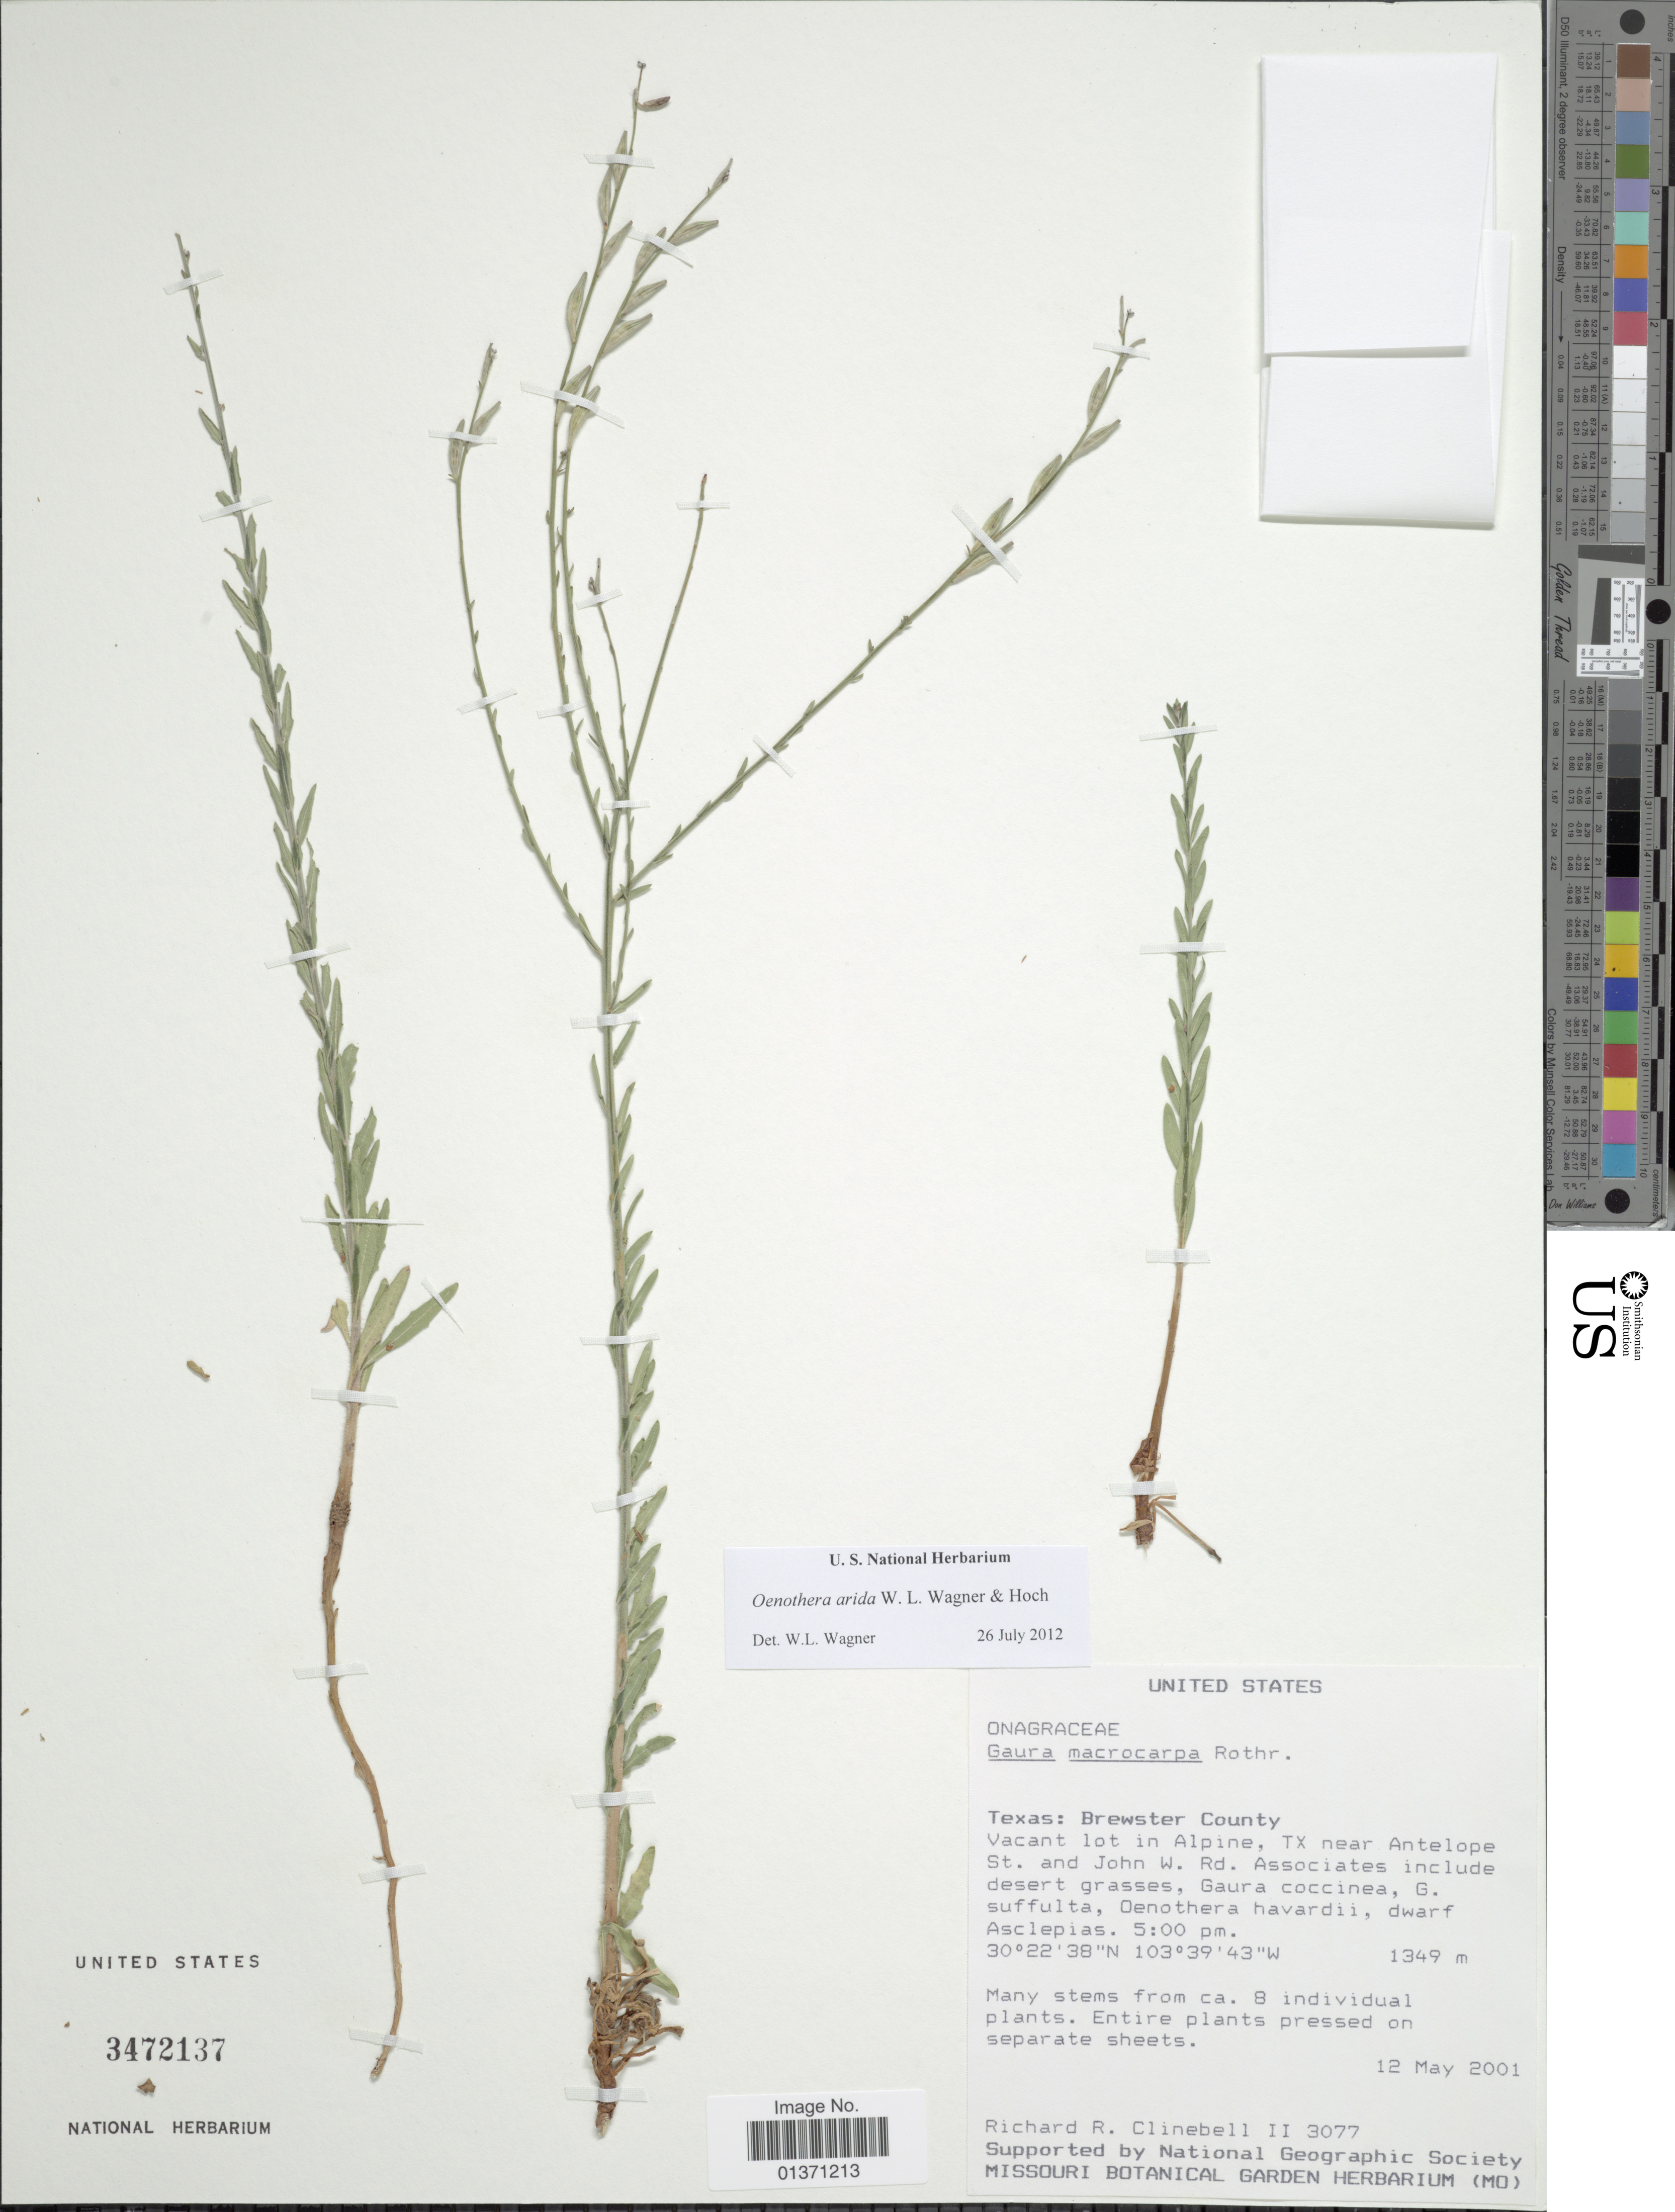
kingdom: Plantae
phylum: Tracheophyta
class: Magnoliopsida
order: Myrtales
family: Onagraceae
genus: Oenothera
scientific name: Oenothera arida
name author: W.L. Wagner & Hoch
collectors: R. Clinebell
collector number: II3077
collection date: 2001-05-12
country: United States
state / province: Texas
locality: Brewster County, Vacant lot in Alpine, TX near Antelope St. and John W. Rd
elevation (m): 1349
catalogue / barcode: US 3472137